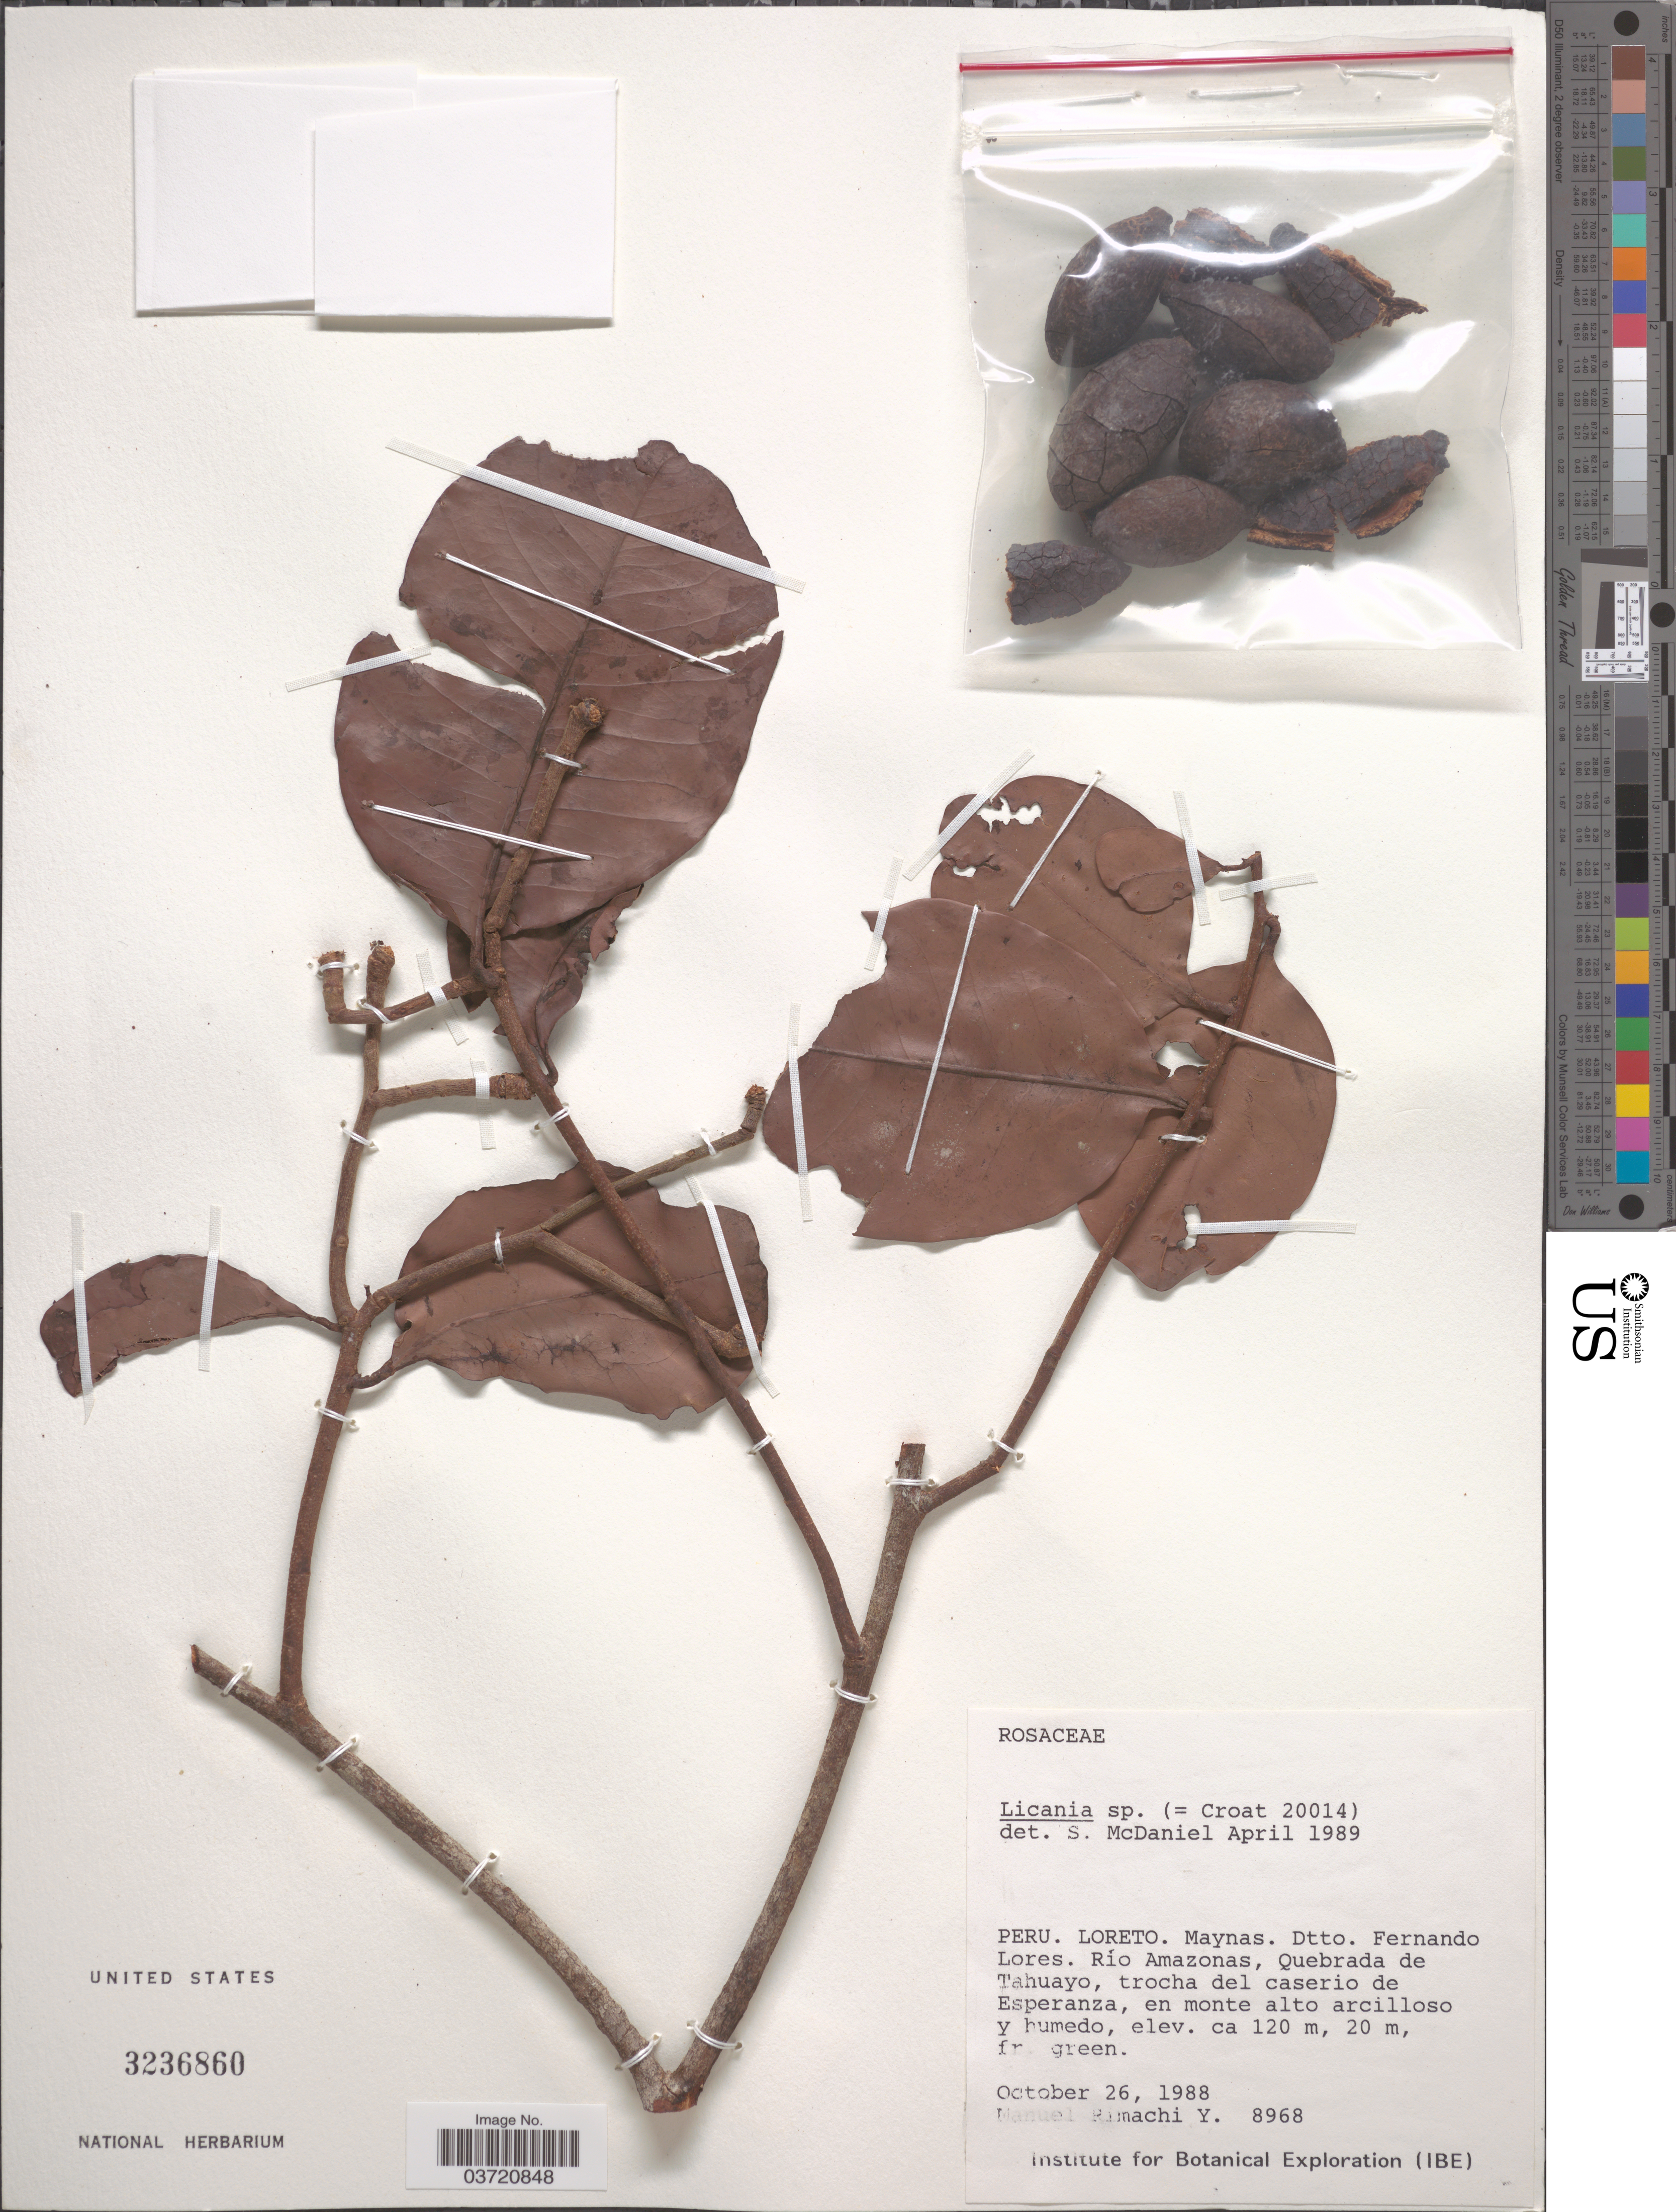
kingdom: Plantae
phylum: Tracheophyta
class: Magnoliopsida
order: Malpighiales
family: Chrysobalanaceae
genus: Licania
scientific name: Licania sp.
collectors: M. Rimachi Y.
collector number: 8968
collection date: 1988-10-26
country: Peru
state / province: Loreto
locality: Maynas. Dtto. Fernando Lores. Río Amazonas, Quebrada de Tahuayo, trocha del caserio de Esperanza.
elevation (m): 120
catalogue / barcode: US 3236860